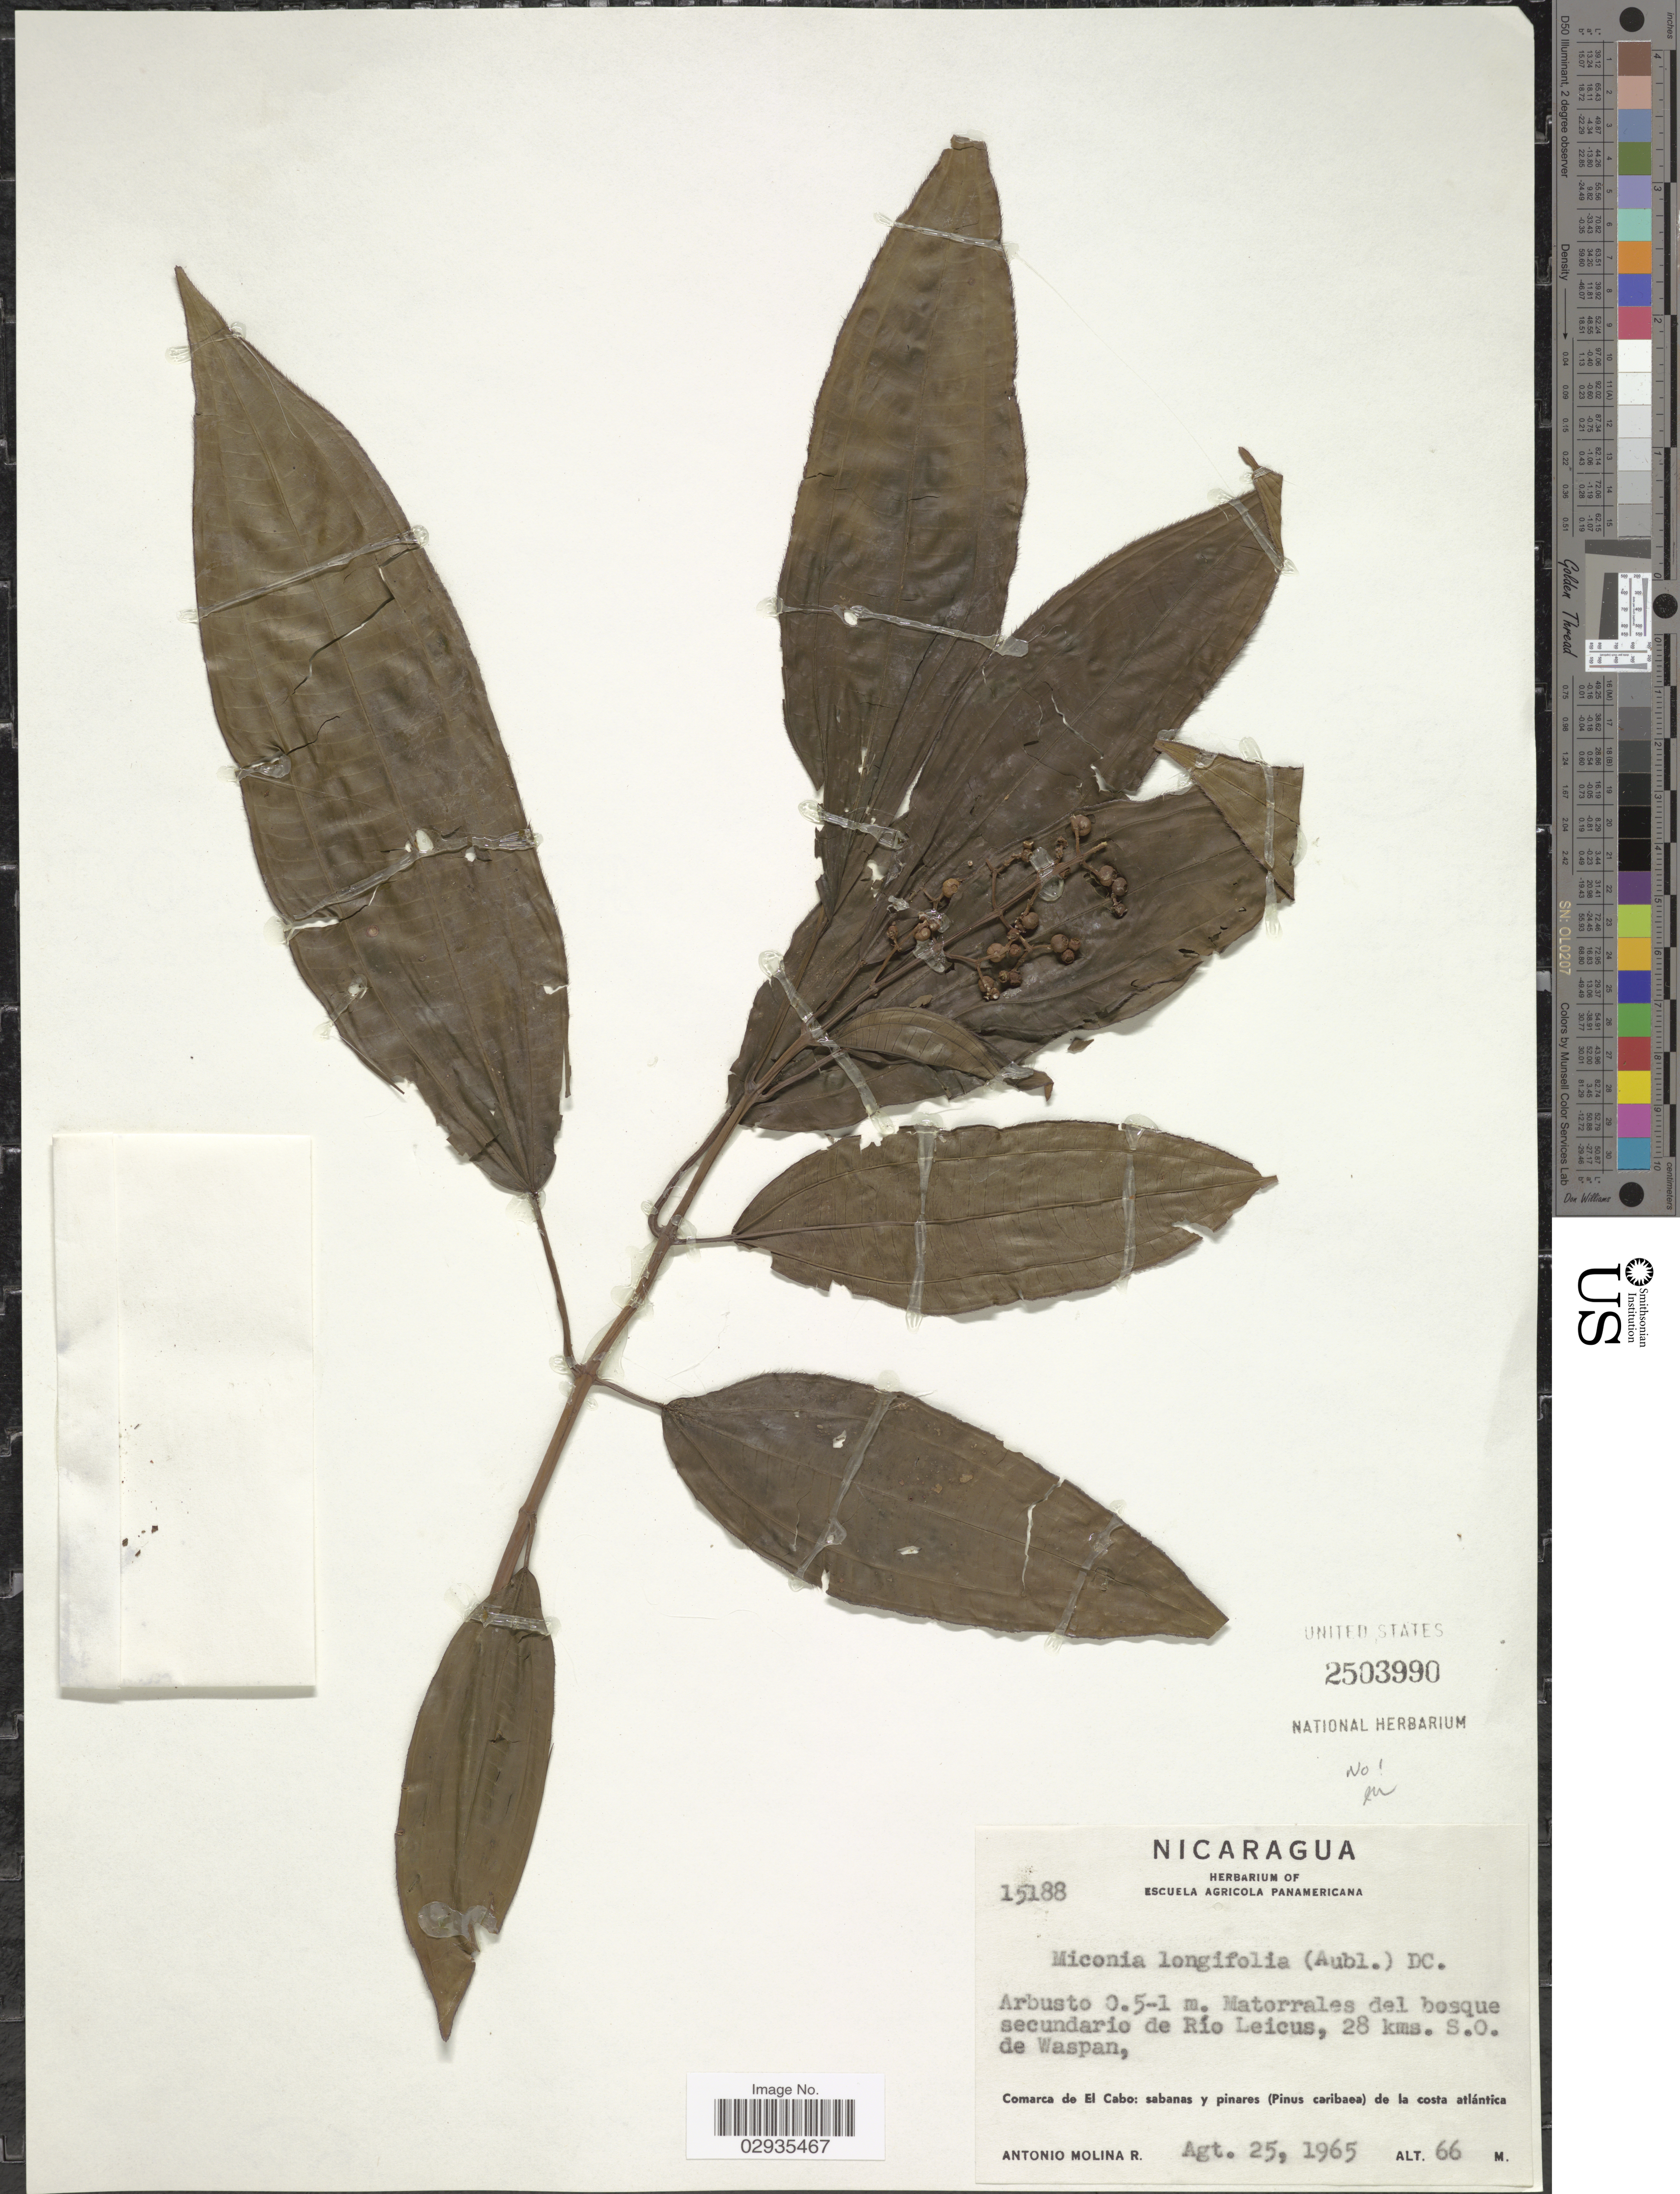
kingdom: Plantae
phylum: Tracheophyta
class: Magnoliopsida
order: Myrtales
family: Melastomataceae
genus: Miconia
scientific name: Miconia sp.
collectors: A. Molina R.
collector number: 15188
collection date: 1965-08-25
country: Nicaragua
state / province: Atlantico Norte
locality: Matorrales del bosque secundario de Río Leicus, 28 kms. S.O. de Waspan, Comarca de El Cabo, sabanas y pinares (Pinus caribaea) de la costa atlántica.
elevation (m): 66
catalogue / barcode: US 2503990